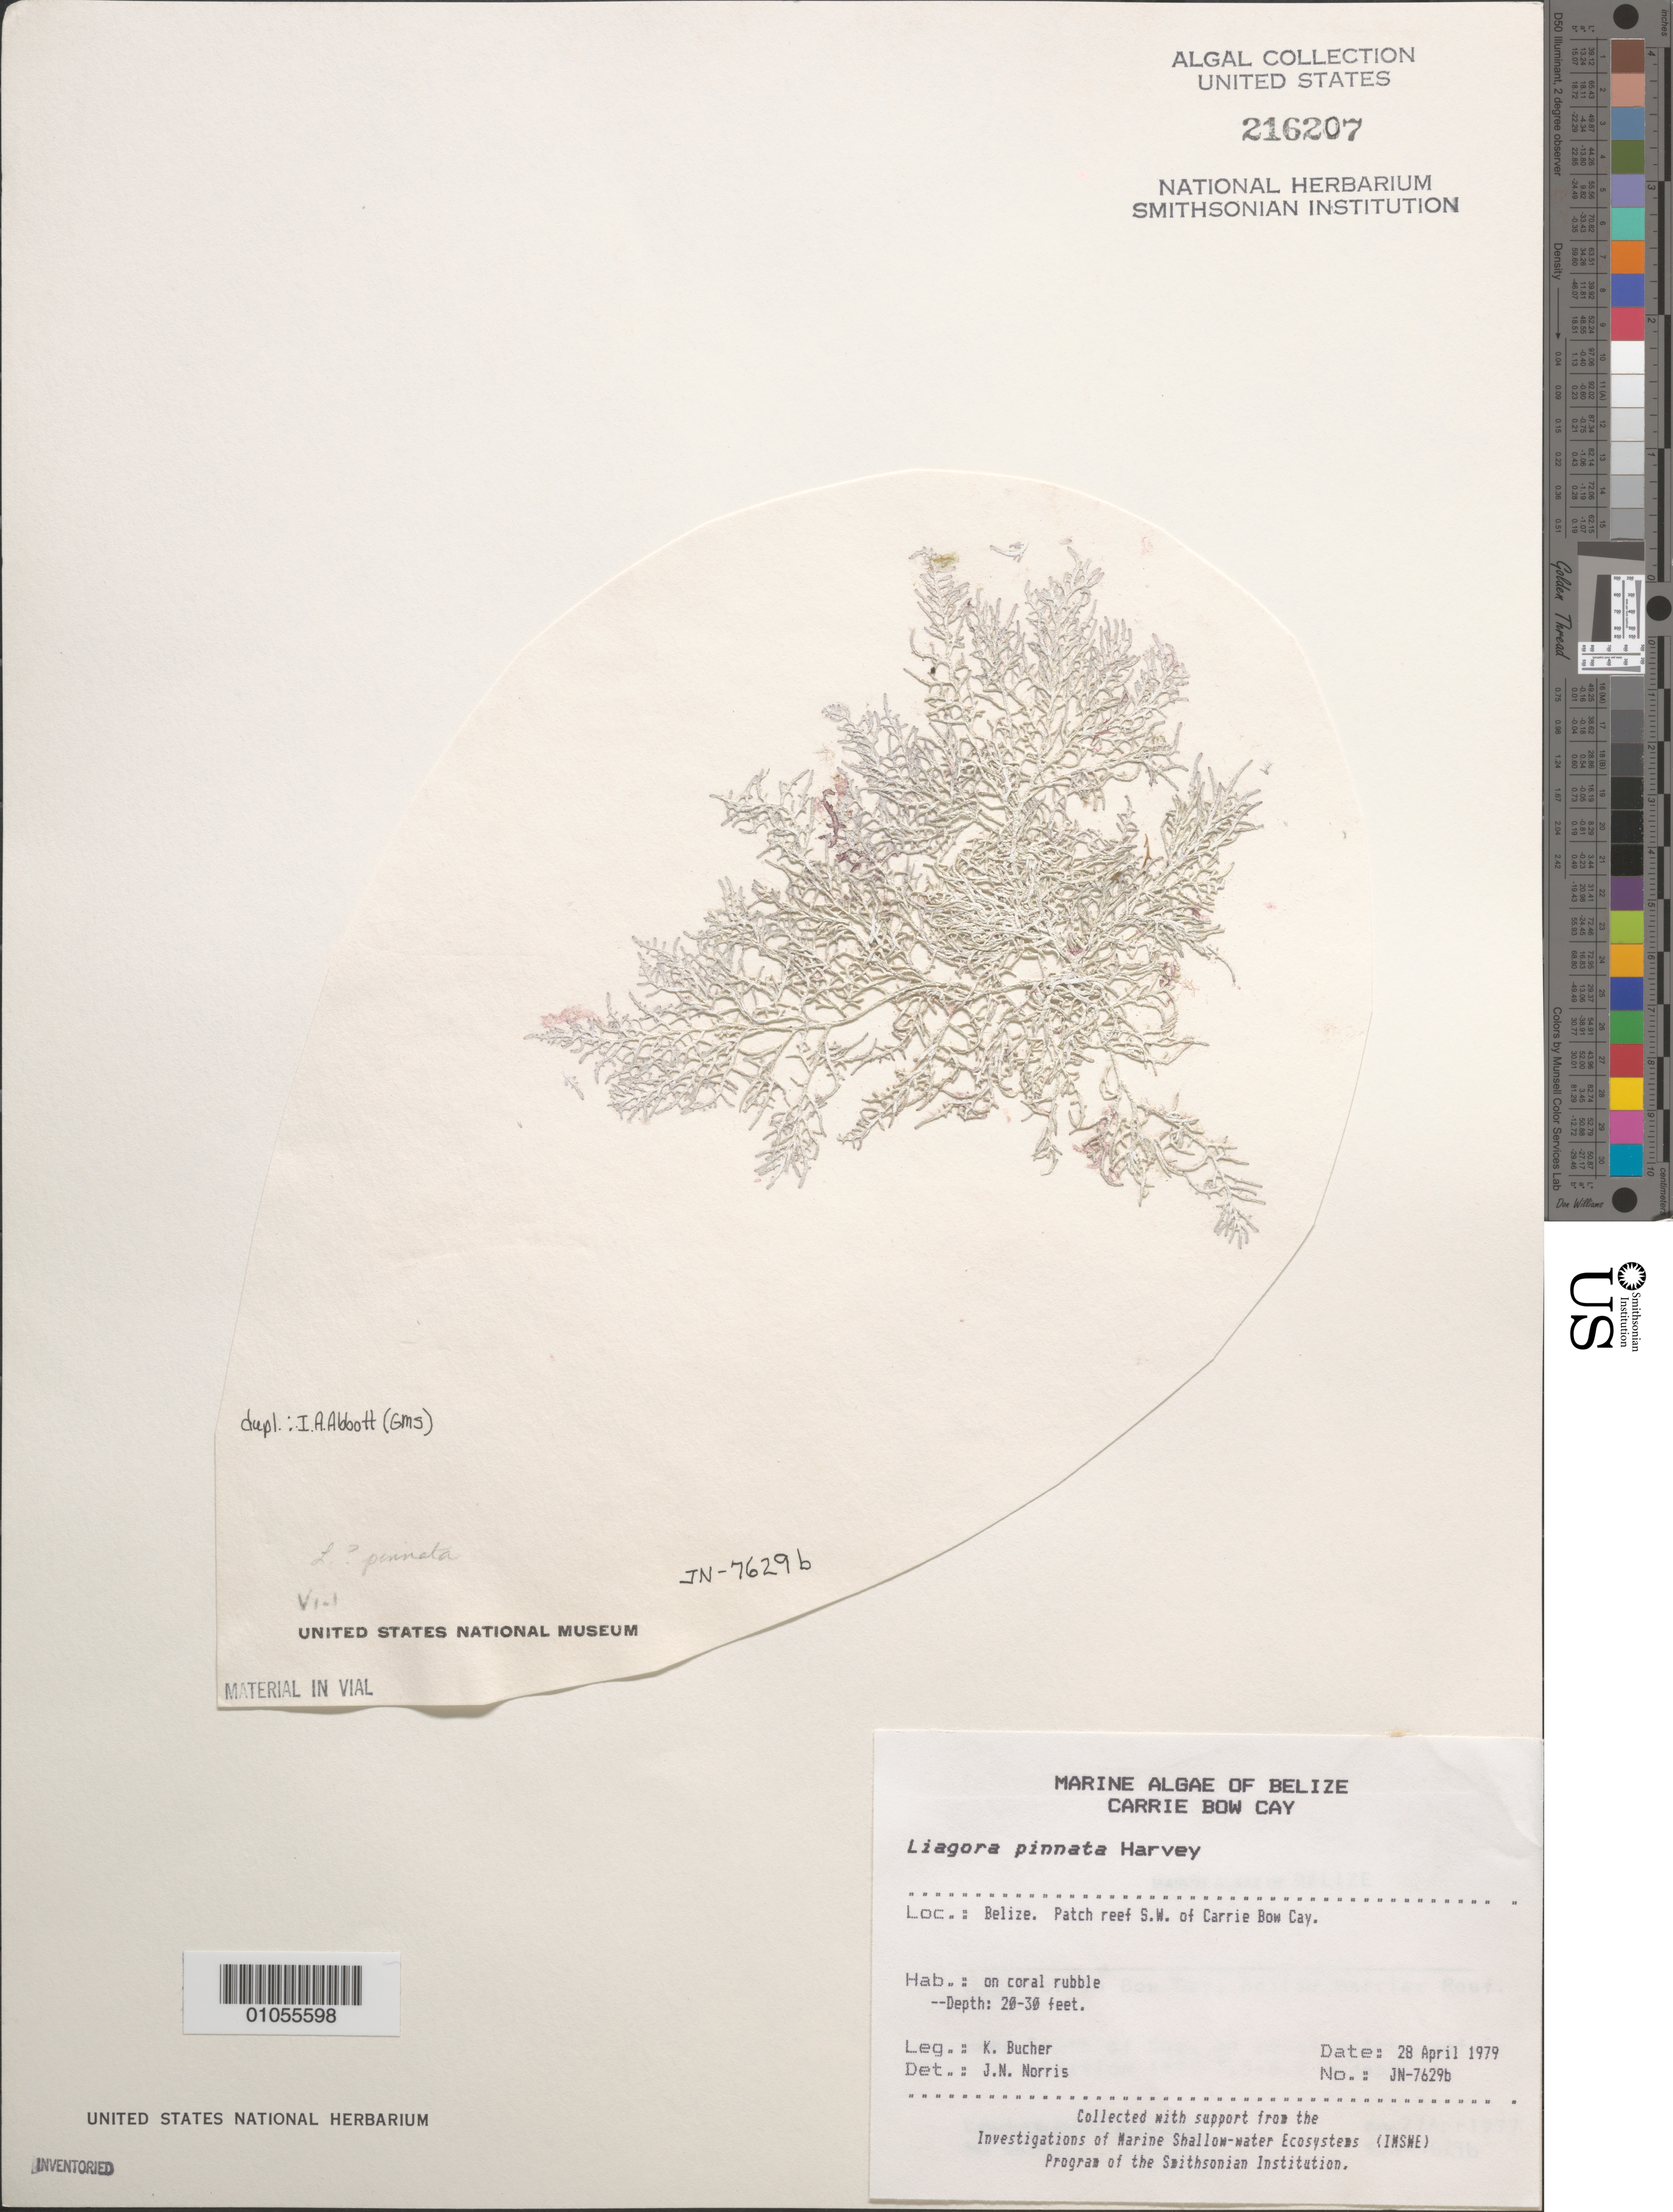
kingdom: Plantae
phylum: Rhodophyta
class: Florideophyceae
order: Nemaliales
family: Liagoraceae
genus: Liagora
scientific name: Liagora pinnata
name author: Harv.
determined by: Norris, James N.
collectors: K. E. Bucher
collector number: JN-7629B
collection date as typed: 28 Apr 1979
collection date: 1979-04-28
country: Belize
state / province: Stann Creek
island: Carrie Bow Cay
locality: Patch reef southwest of Carrie Bow Cay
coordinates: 16 48'N, 88 05'W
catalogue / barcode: US 216207